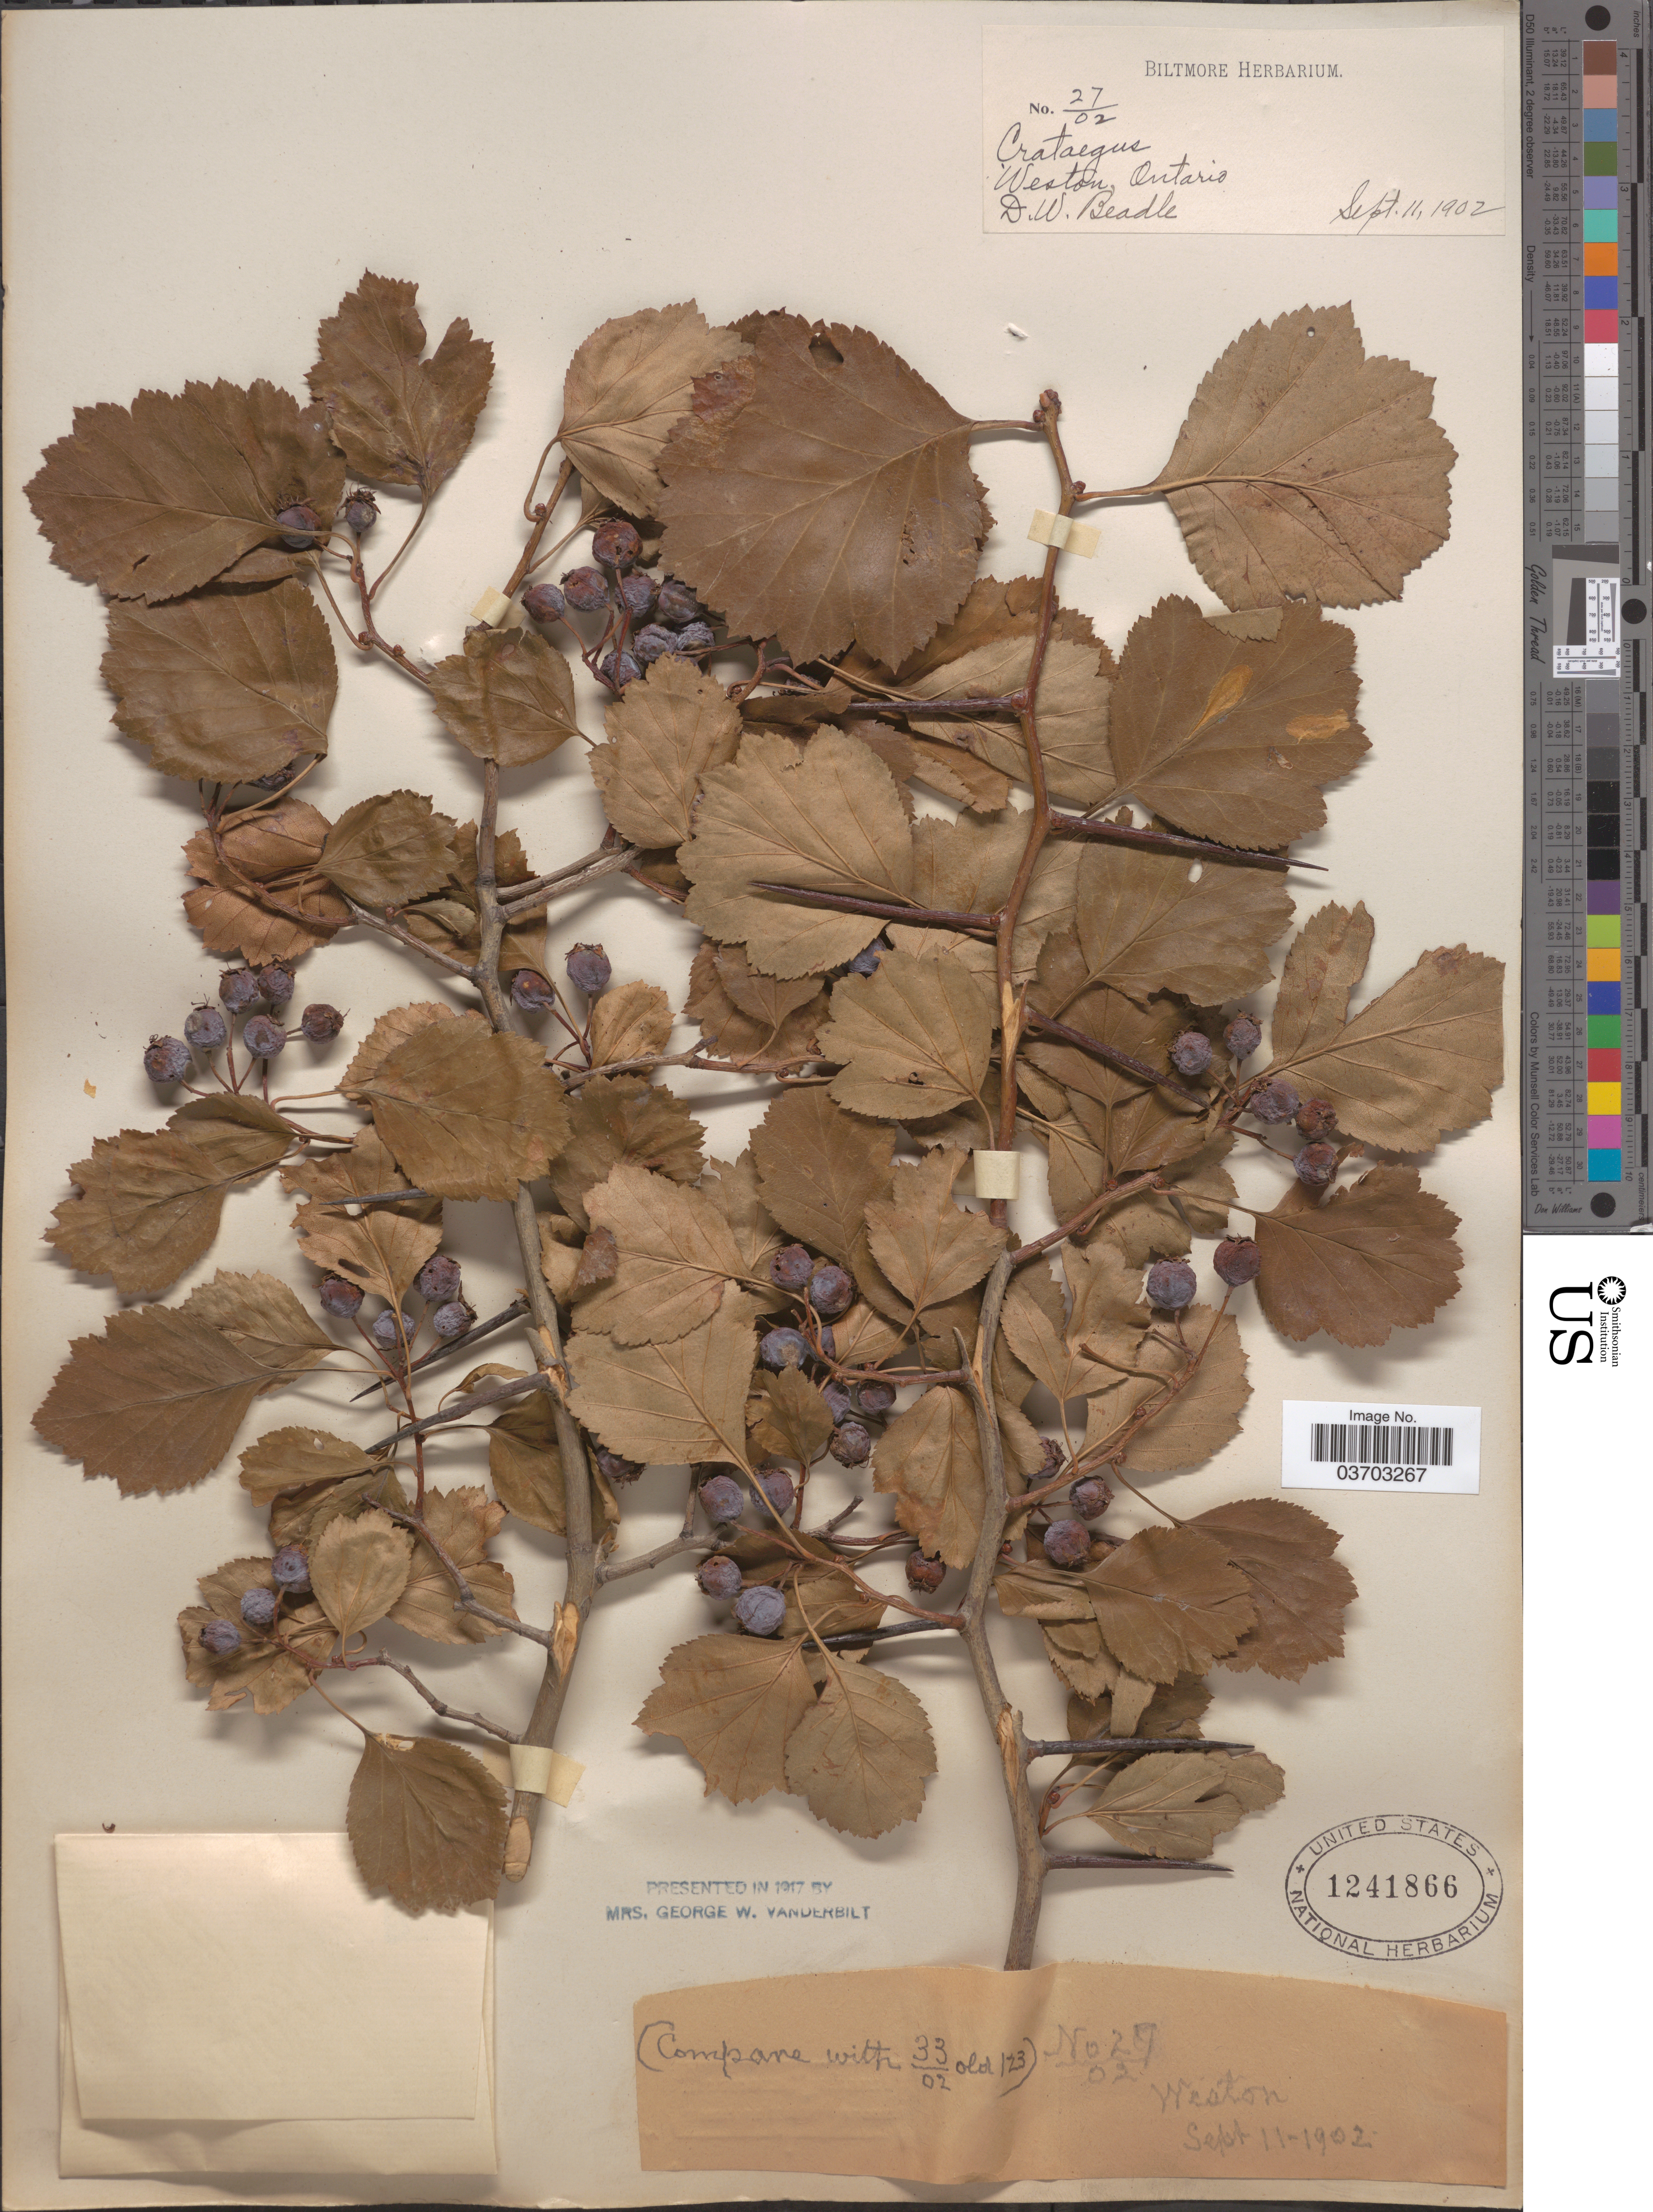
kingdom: Plantae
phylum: Tracheophyta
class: Magnoliopsida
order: Rosales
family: Rosaceae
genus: Crataegus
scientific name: Crataegus sp.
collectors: D. Beadle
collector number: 27/02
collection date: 1902-09-11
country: Canada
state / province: Ontario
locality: Weston.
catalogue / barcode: US 1241866